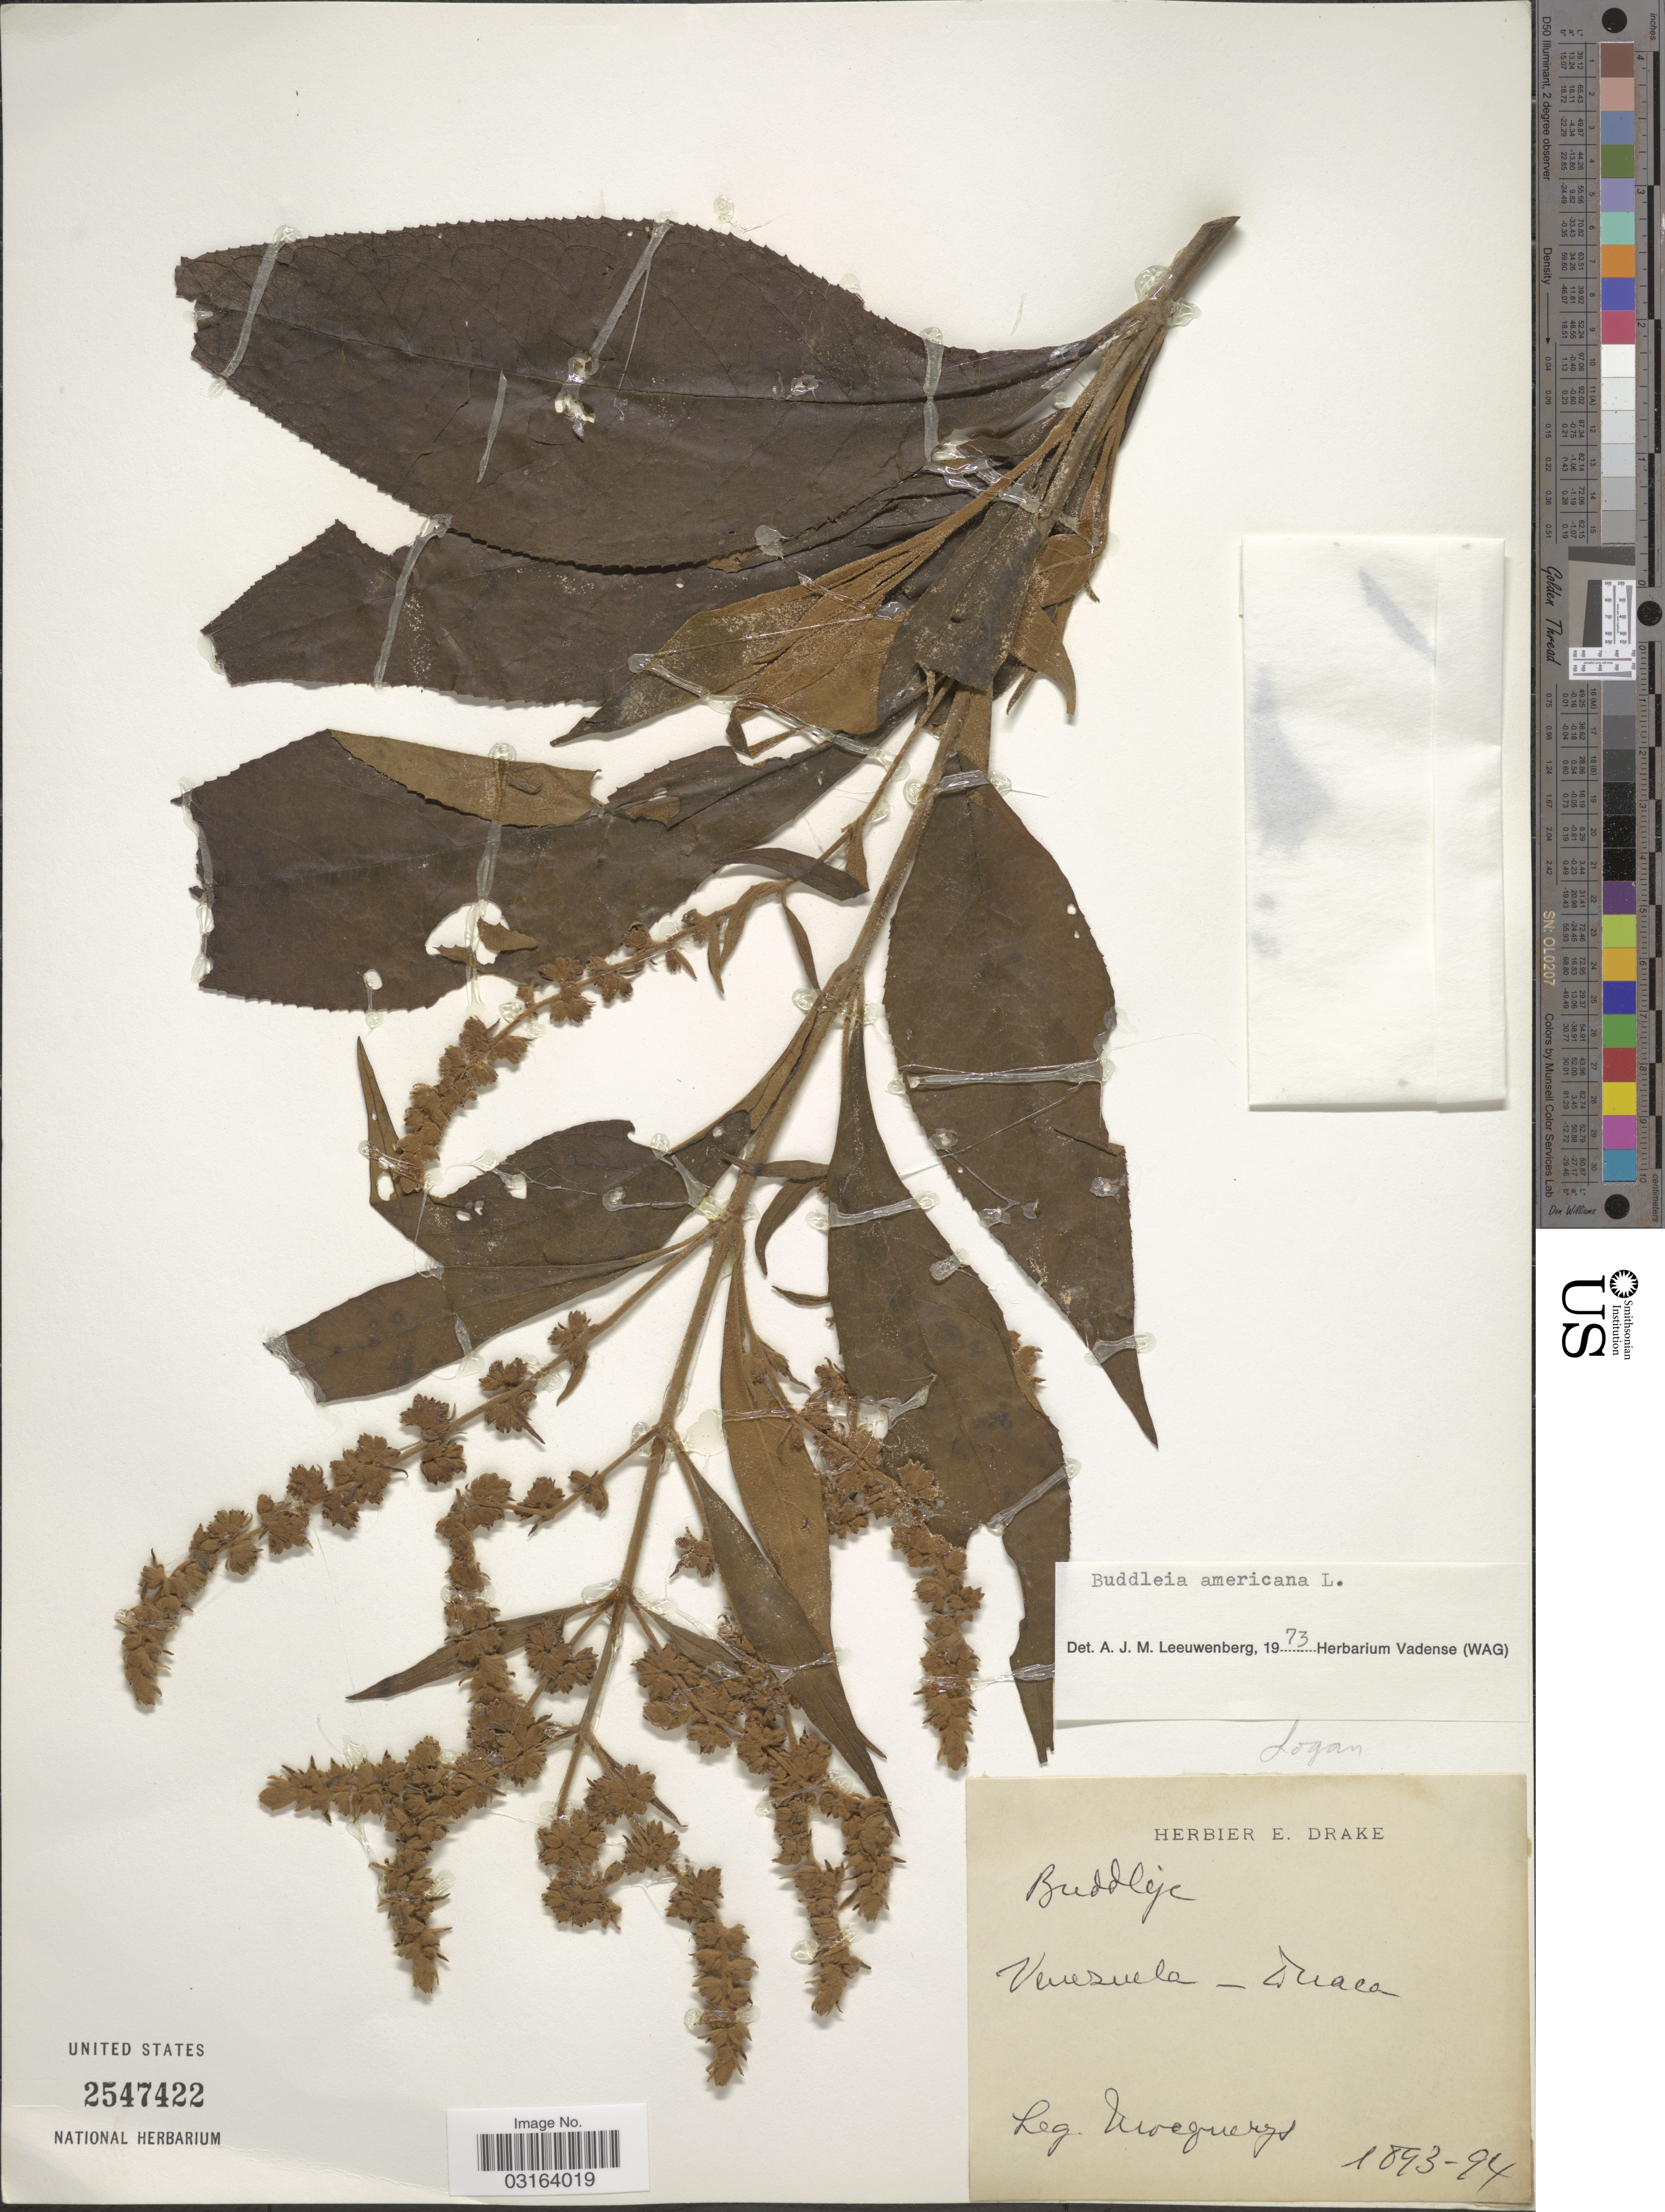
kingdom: Plantae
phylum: Tracheophyta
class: Magnoliopsida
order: Lamiales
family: Scrophulariaceae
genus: Buddleja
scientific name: Buddleja americana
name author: L.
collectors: A. Mocquerys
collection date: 1893/1894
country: Venezuela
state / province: Lara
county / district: Crespo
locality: Duaca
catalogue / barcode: US 2547422